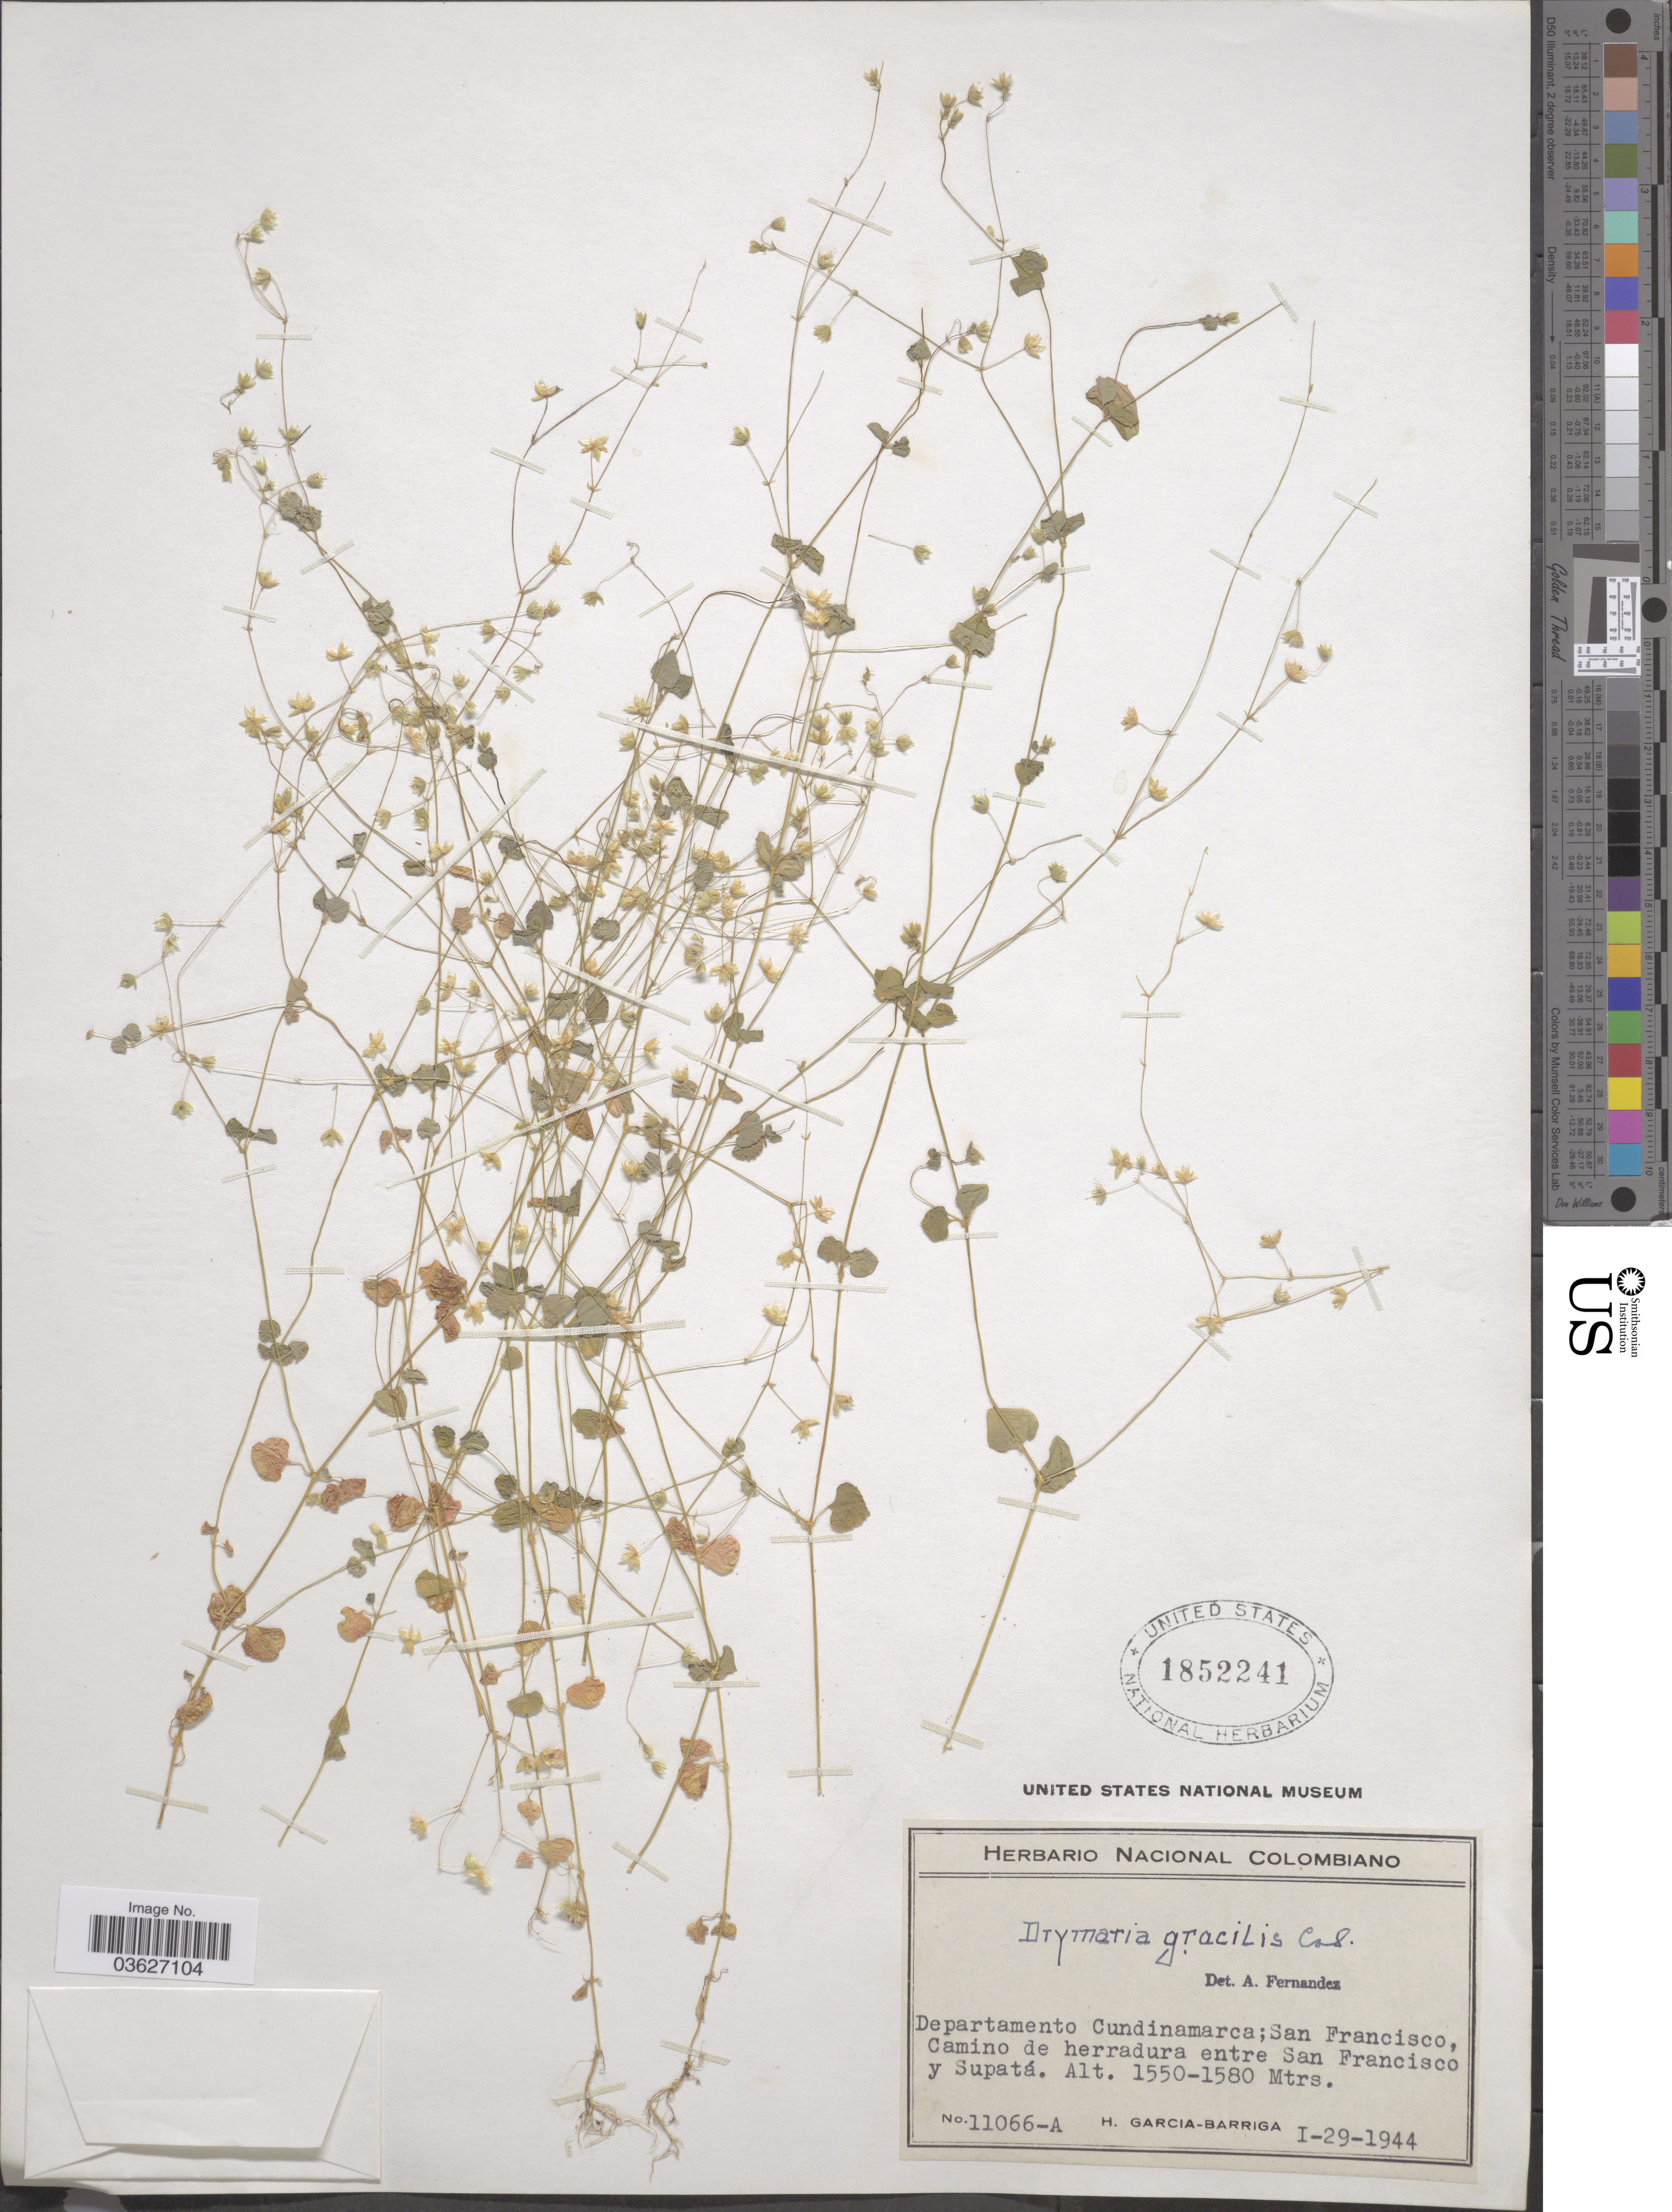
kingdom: Plantae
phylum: Tracheophyta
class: Magnoliopsida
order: Caryophyllales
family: Caryophyllaceae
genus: Drymaria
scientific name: Drymaria gracilis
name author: Cham. & Schltdl.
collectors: H. García Barriga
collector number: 11066-A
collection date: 1944-01-29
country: Colombia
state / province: Cundinamarca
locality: Departamento Cundinamarca; San Francisco, Camino de herradura entre San Francisco y Supatá.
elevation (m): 1550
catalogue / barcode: US 1852241